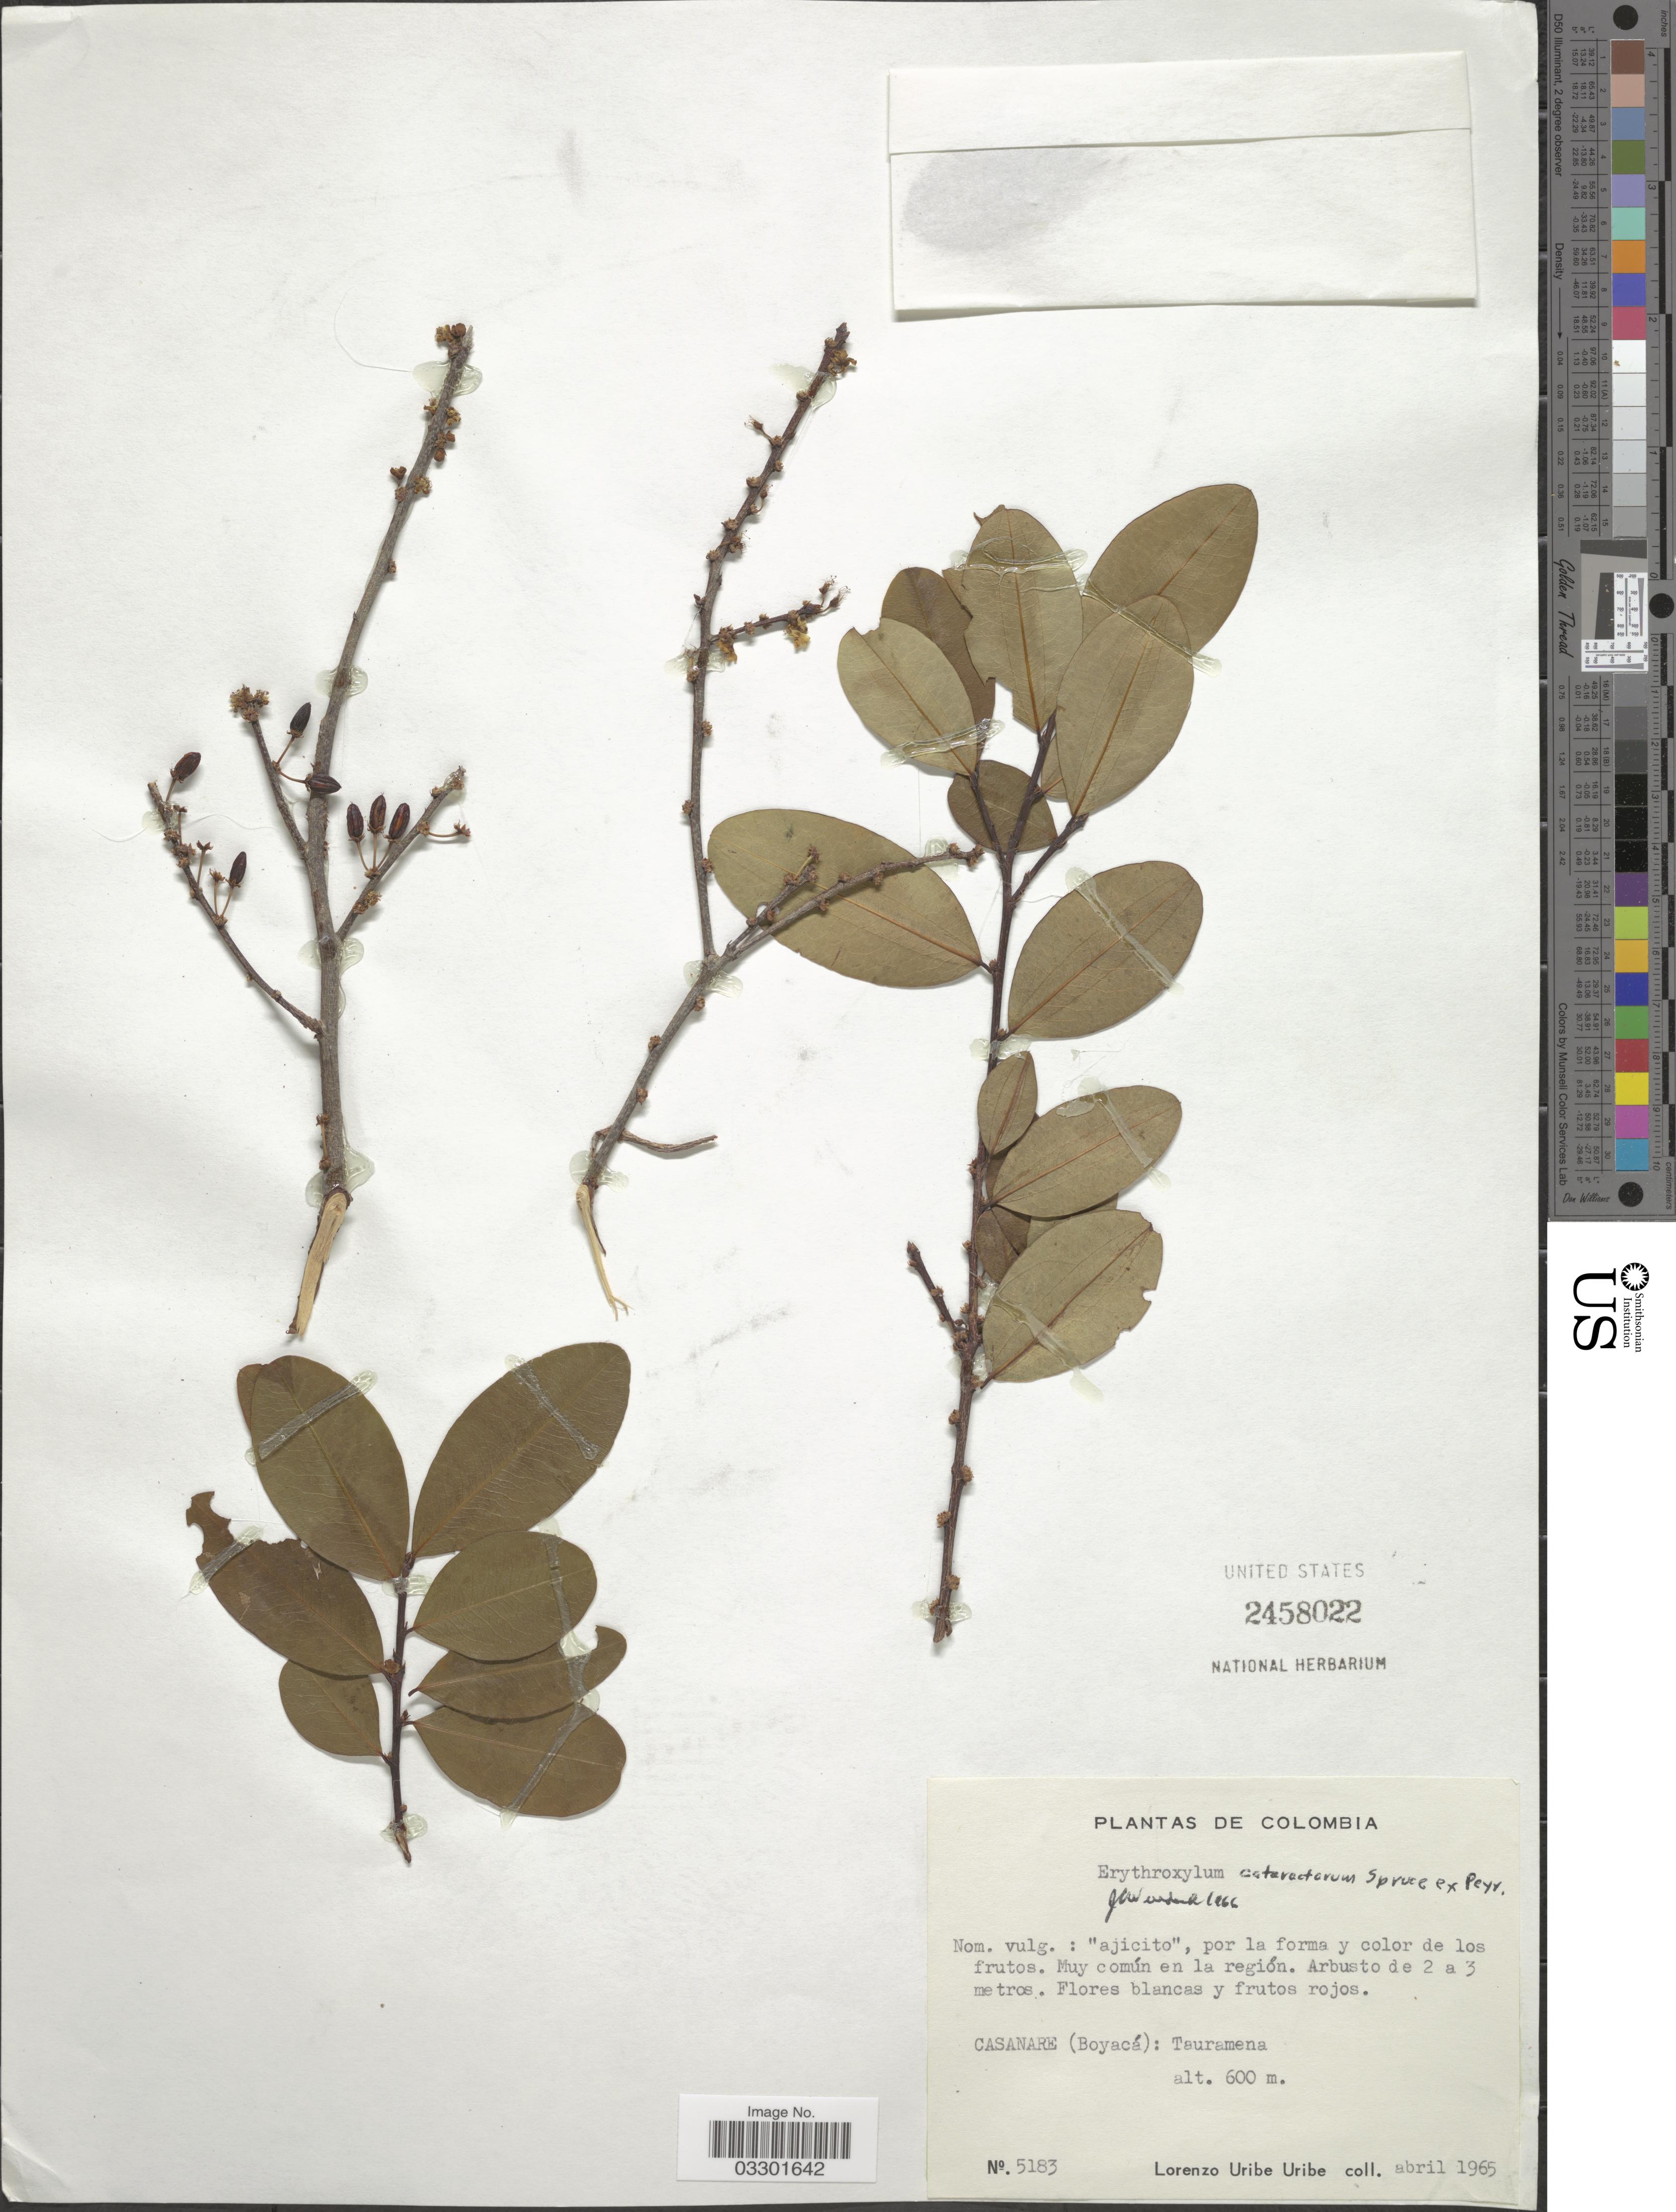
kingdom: Plantae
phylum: Tracheophyta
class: Magnoliopsida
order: Malpighiales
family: Erythroxylaceae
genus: Erythroxylum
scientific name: Erythroxylum cataractarum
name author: Spruce ex Peyr.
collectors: L. Uribe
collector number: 5183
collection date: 1965-04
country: Colombia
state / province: Boyacá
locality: Casanare: Tauramena.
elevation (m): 600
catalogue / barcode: US 2458022